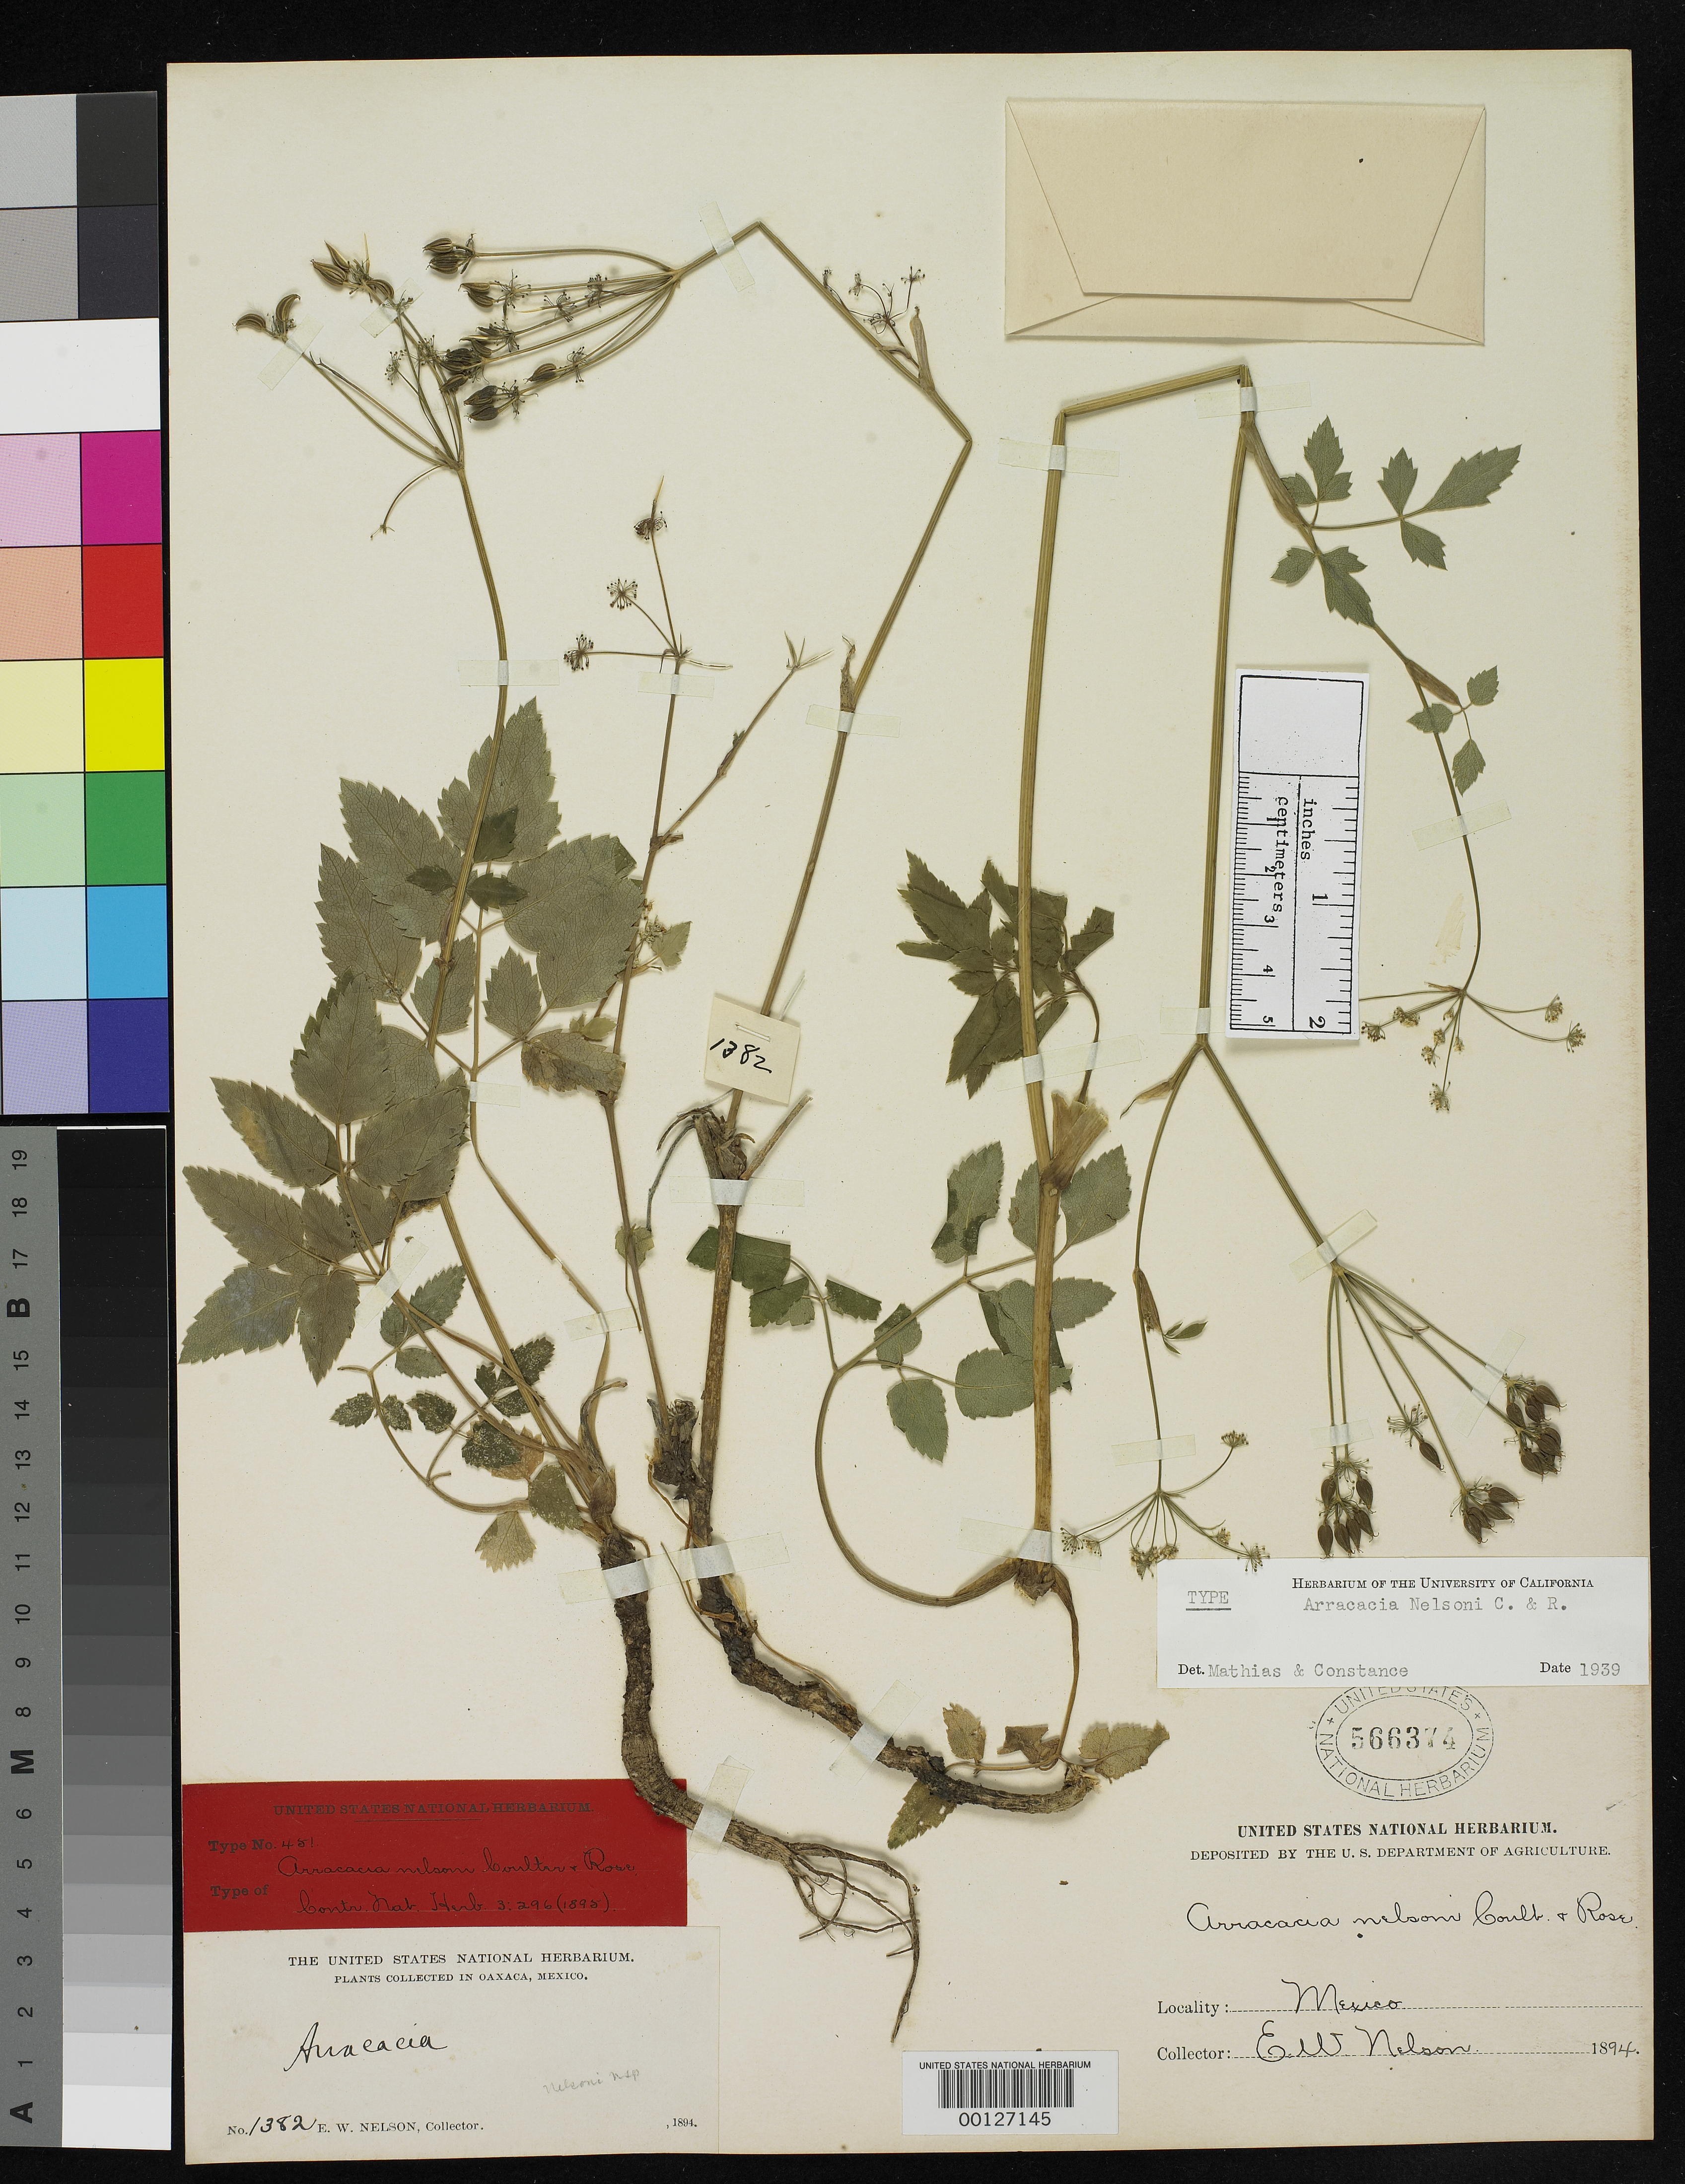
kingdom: Plantae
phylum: Tracheophyta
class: Magnoliopsida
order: Apiales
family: Apiaceae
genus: Arracacia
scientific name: Arracacia nelsoni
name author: J.M. Coult. & Rose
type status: Holotype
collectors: E. W. Nelson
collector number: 1382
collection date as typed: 10 Sep 1894 to 20 Sep 1894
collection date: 1894-09-10/1894-09-20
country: Mexico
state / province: Oaxaca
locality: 18 mi SW of city of Oaxaca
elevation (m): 2286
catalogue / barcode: US 566374